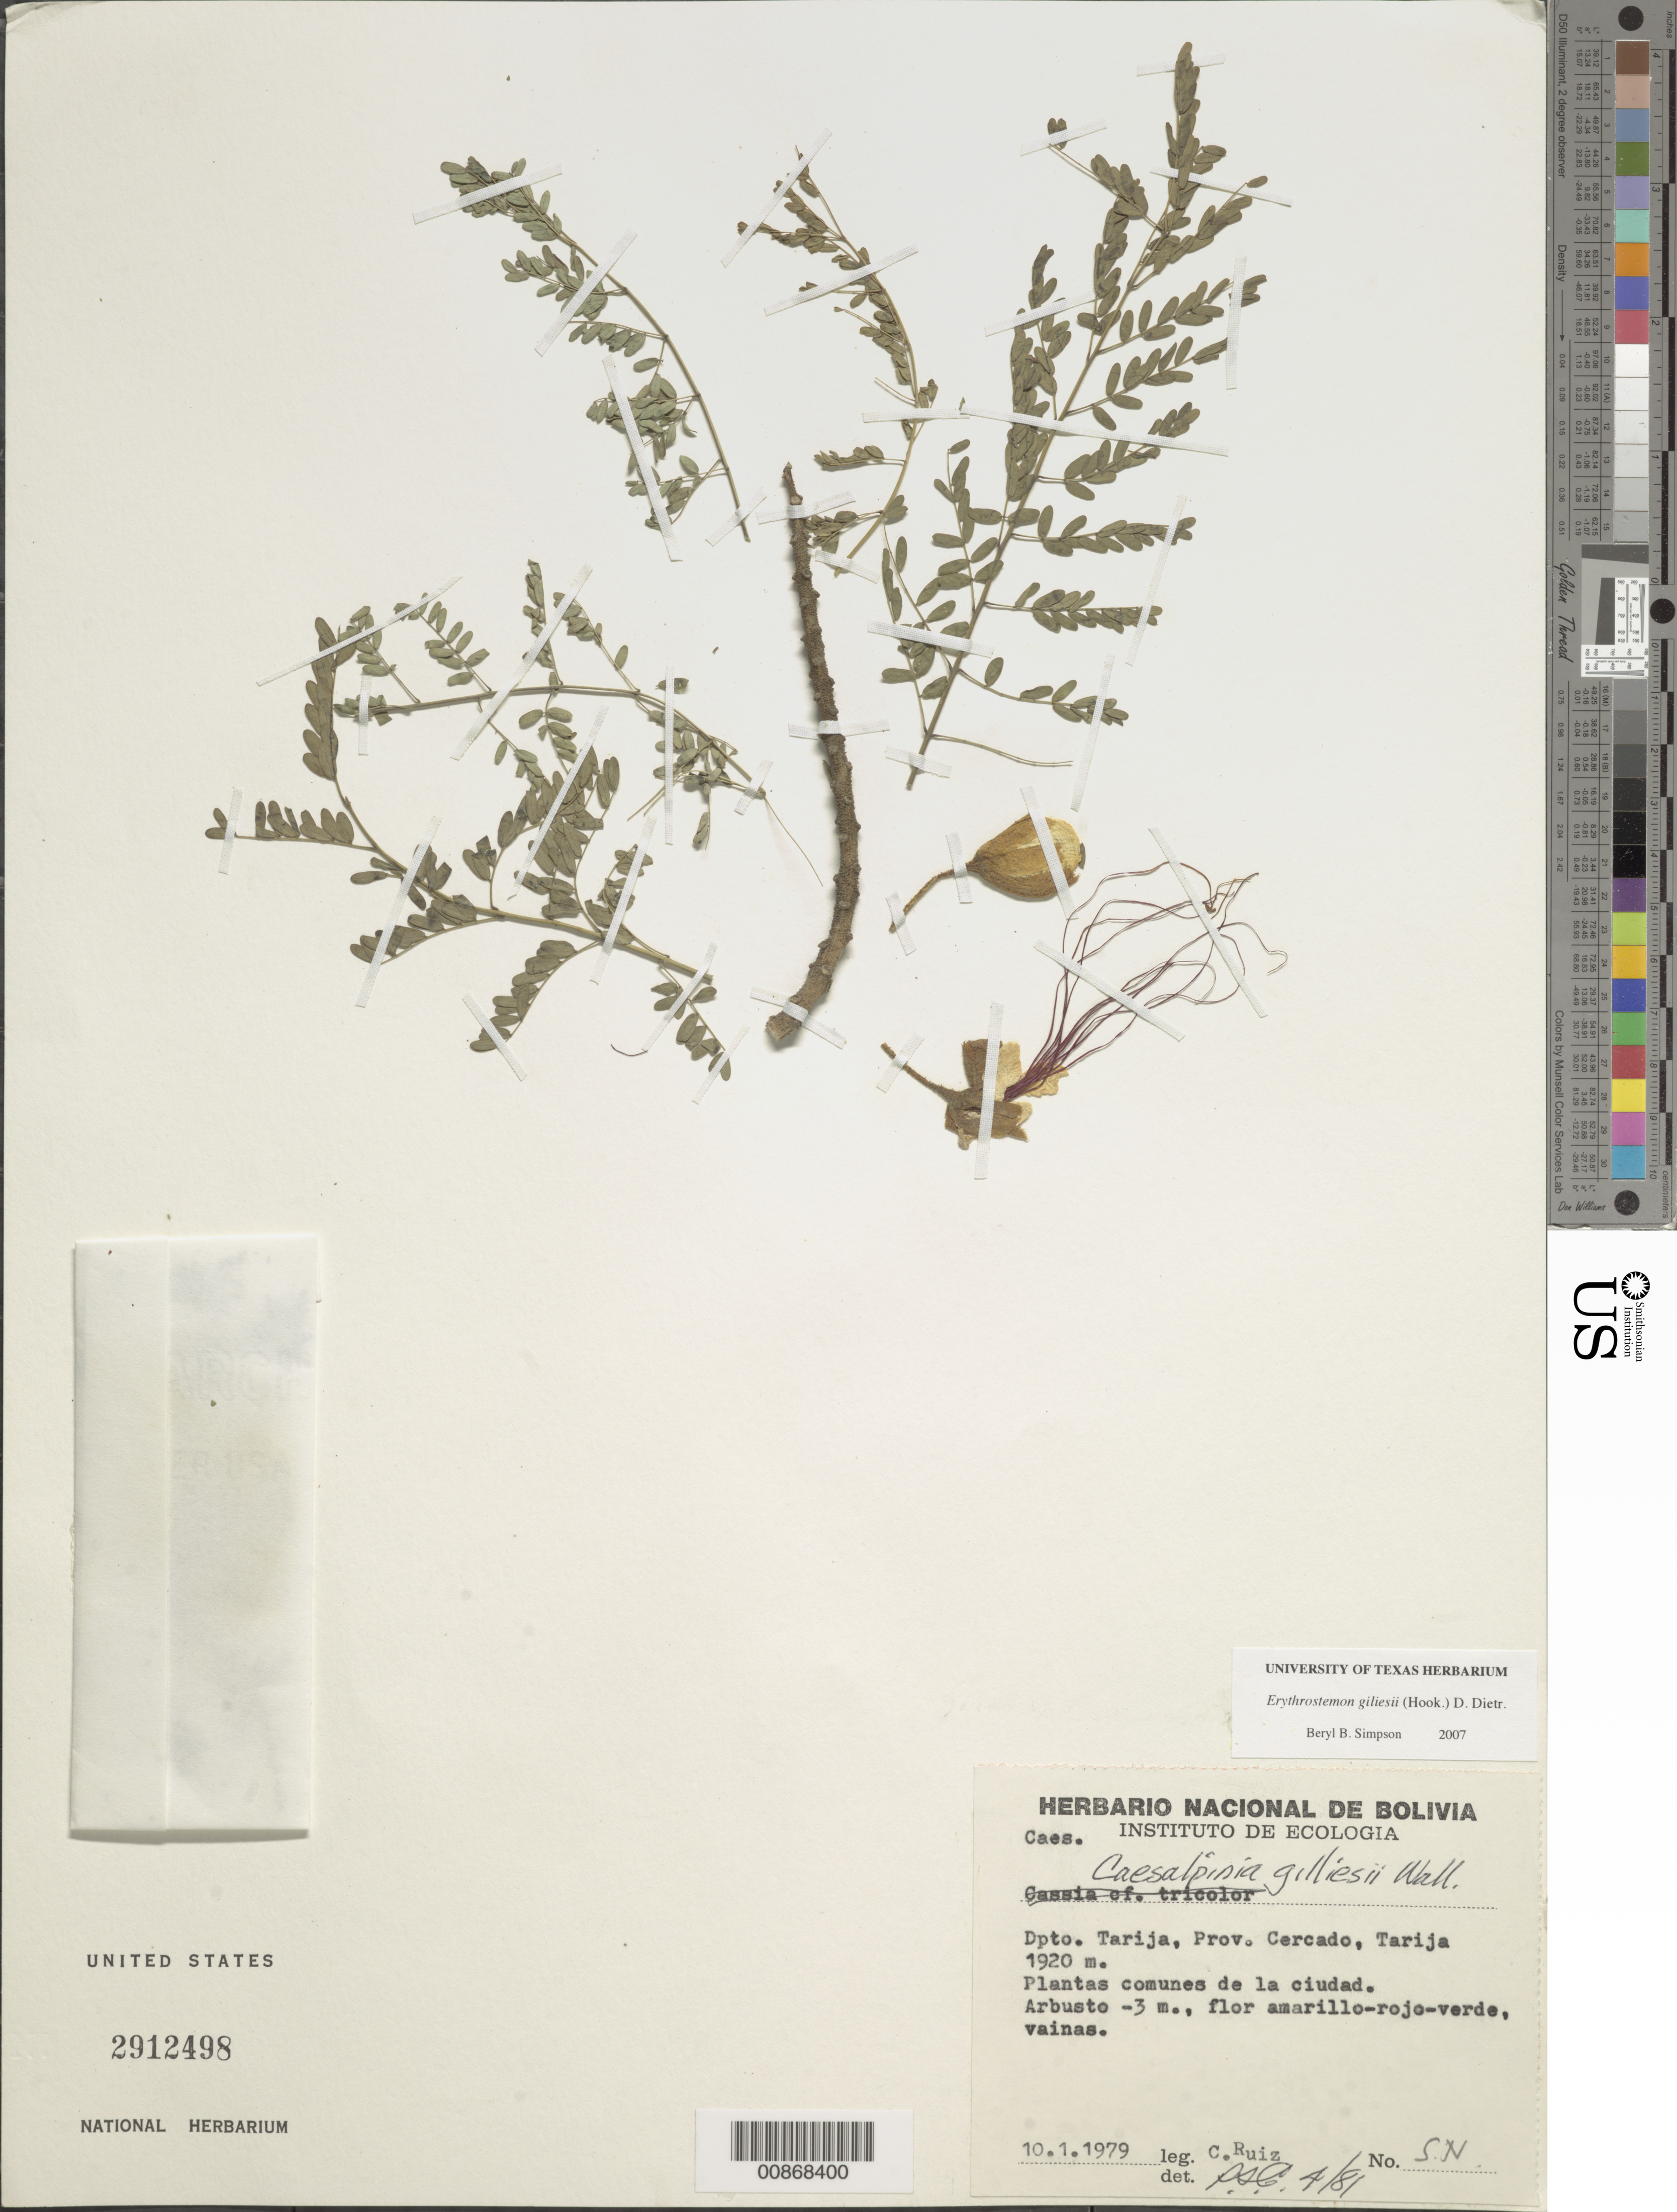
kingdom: Plantae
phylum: Tracheophyta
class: Magnoliopsida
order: Fabales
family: Fabaceae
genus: Erythrostemon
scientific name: Erythrostemon gilliesii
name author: (Hook.) Klotzsch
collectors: C. Ruiz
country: Bolivia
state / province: Tarija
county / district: Cercado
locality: Tarija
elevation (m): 1920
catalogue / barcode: US 2912498